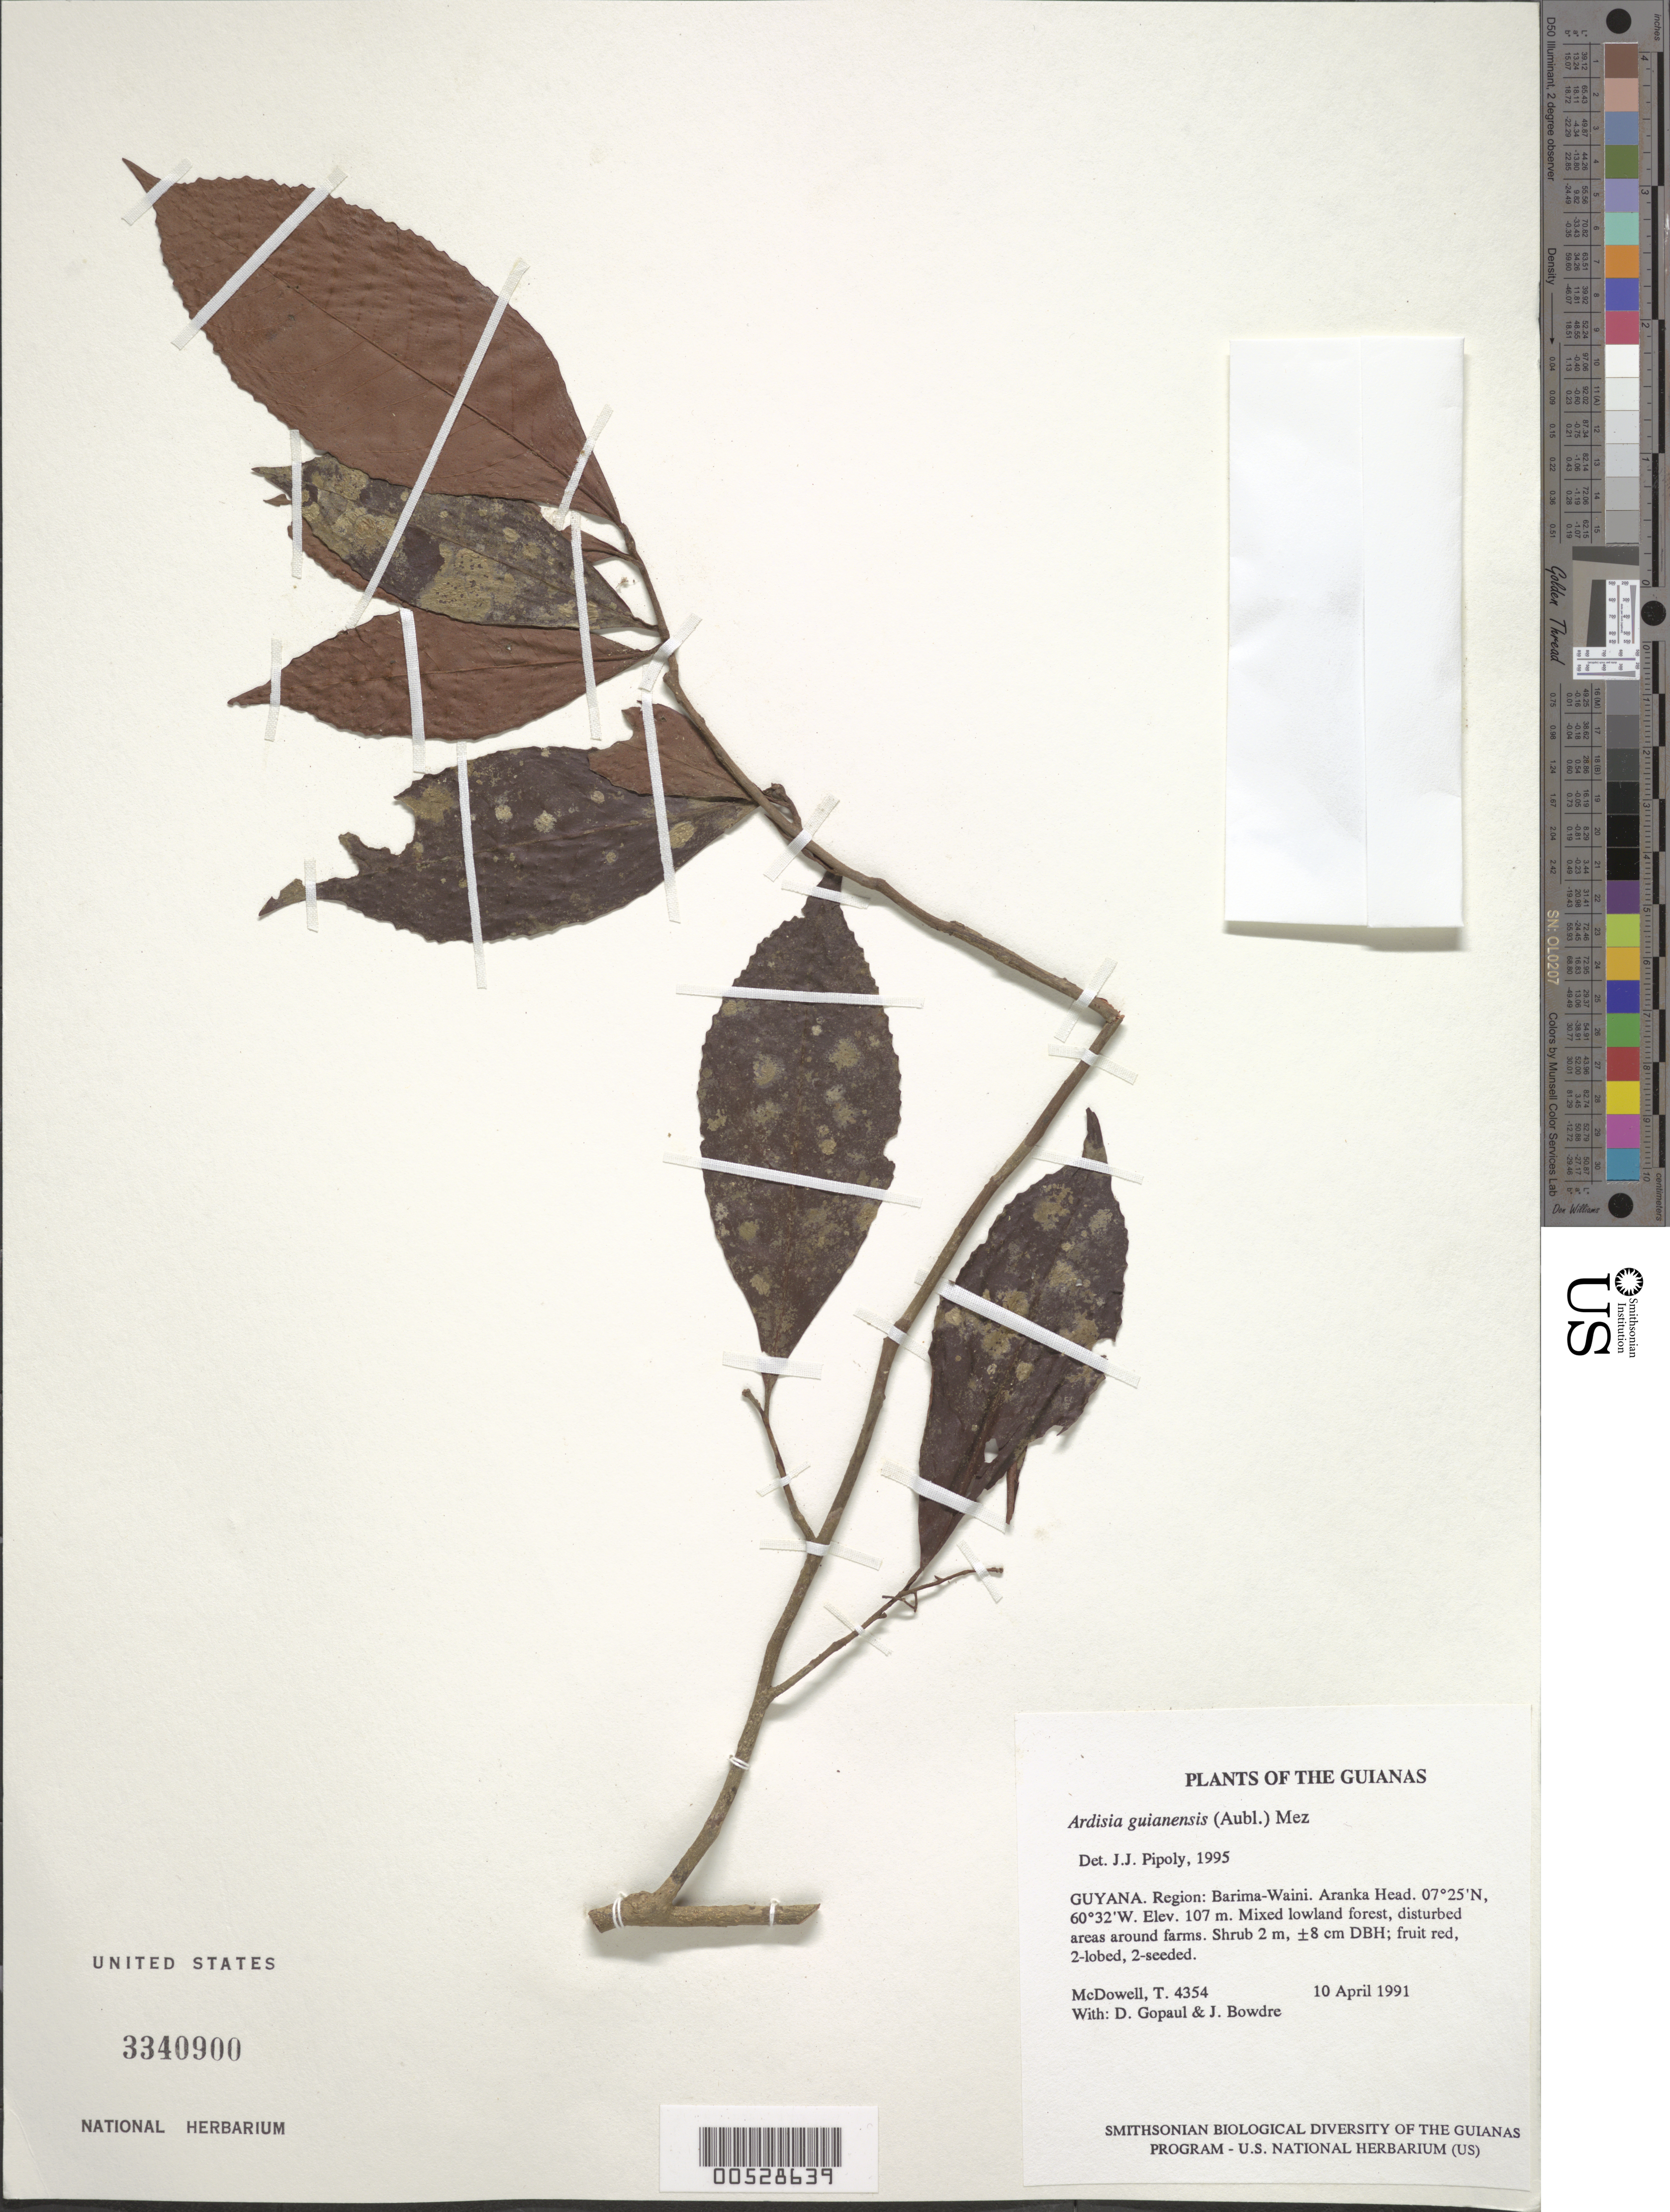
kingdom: Plantae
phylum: Tracheophyta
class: Magnoliopsida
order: Ericales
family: Primulaceae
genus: Ardisia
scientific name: Ardisia guianensis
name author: (Aubl.) Mez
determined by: Pipoly, J. J., III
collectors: T. McDowell, D. Gopaul & J. Bowdre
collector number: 4354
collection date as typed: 10 April 1991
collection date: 1991-04-10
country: Guyana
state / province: Barima-Waini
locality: Aranka Head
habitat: Mixed lowland forest, disturbed areas around farms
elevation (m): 107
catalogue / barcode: US 3340900